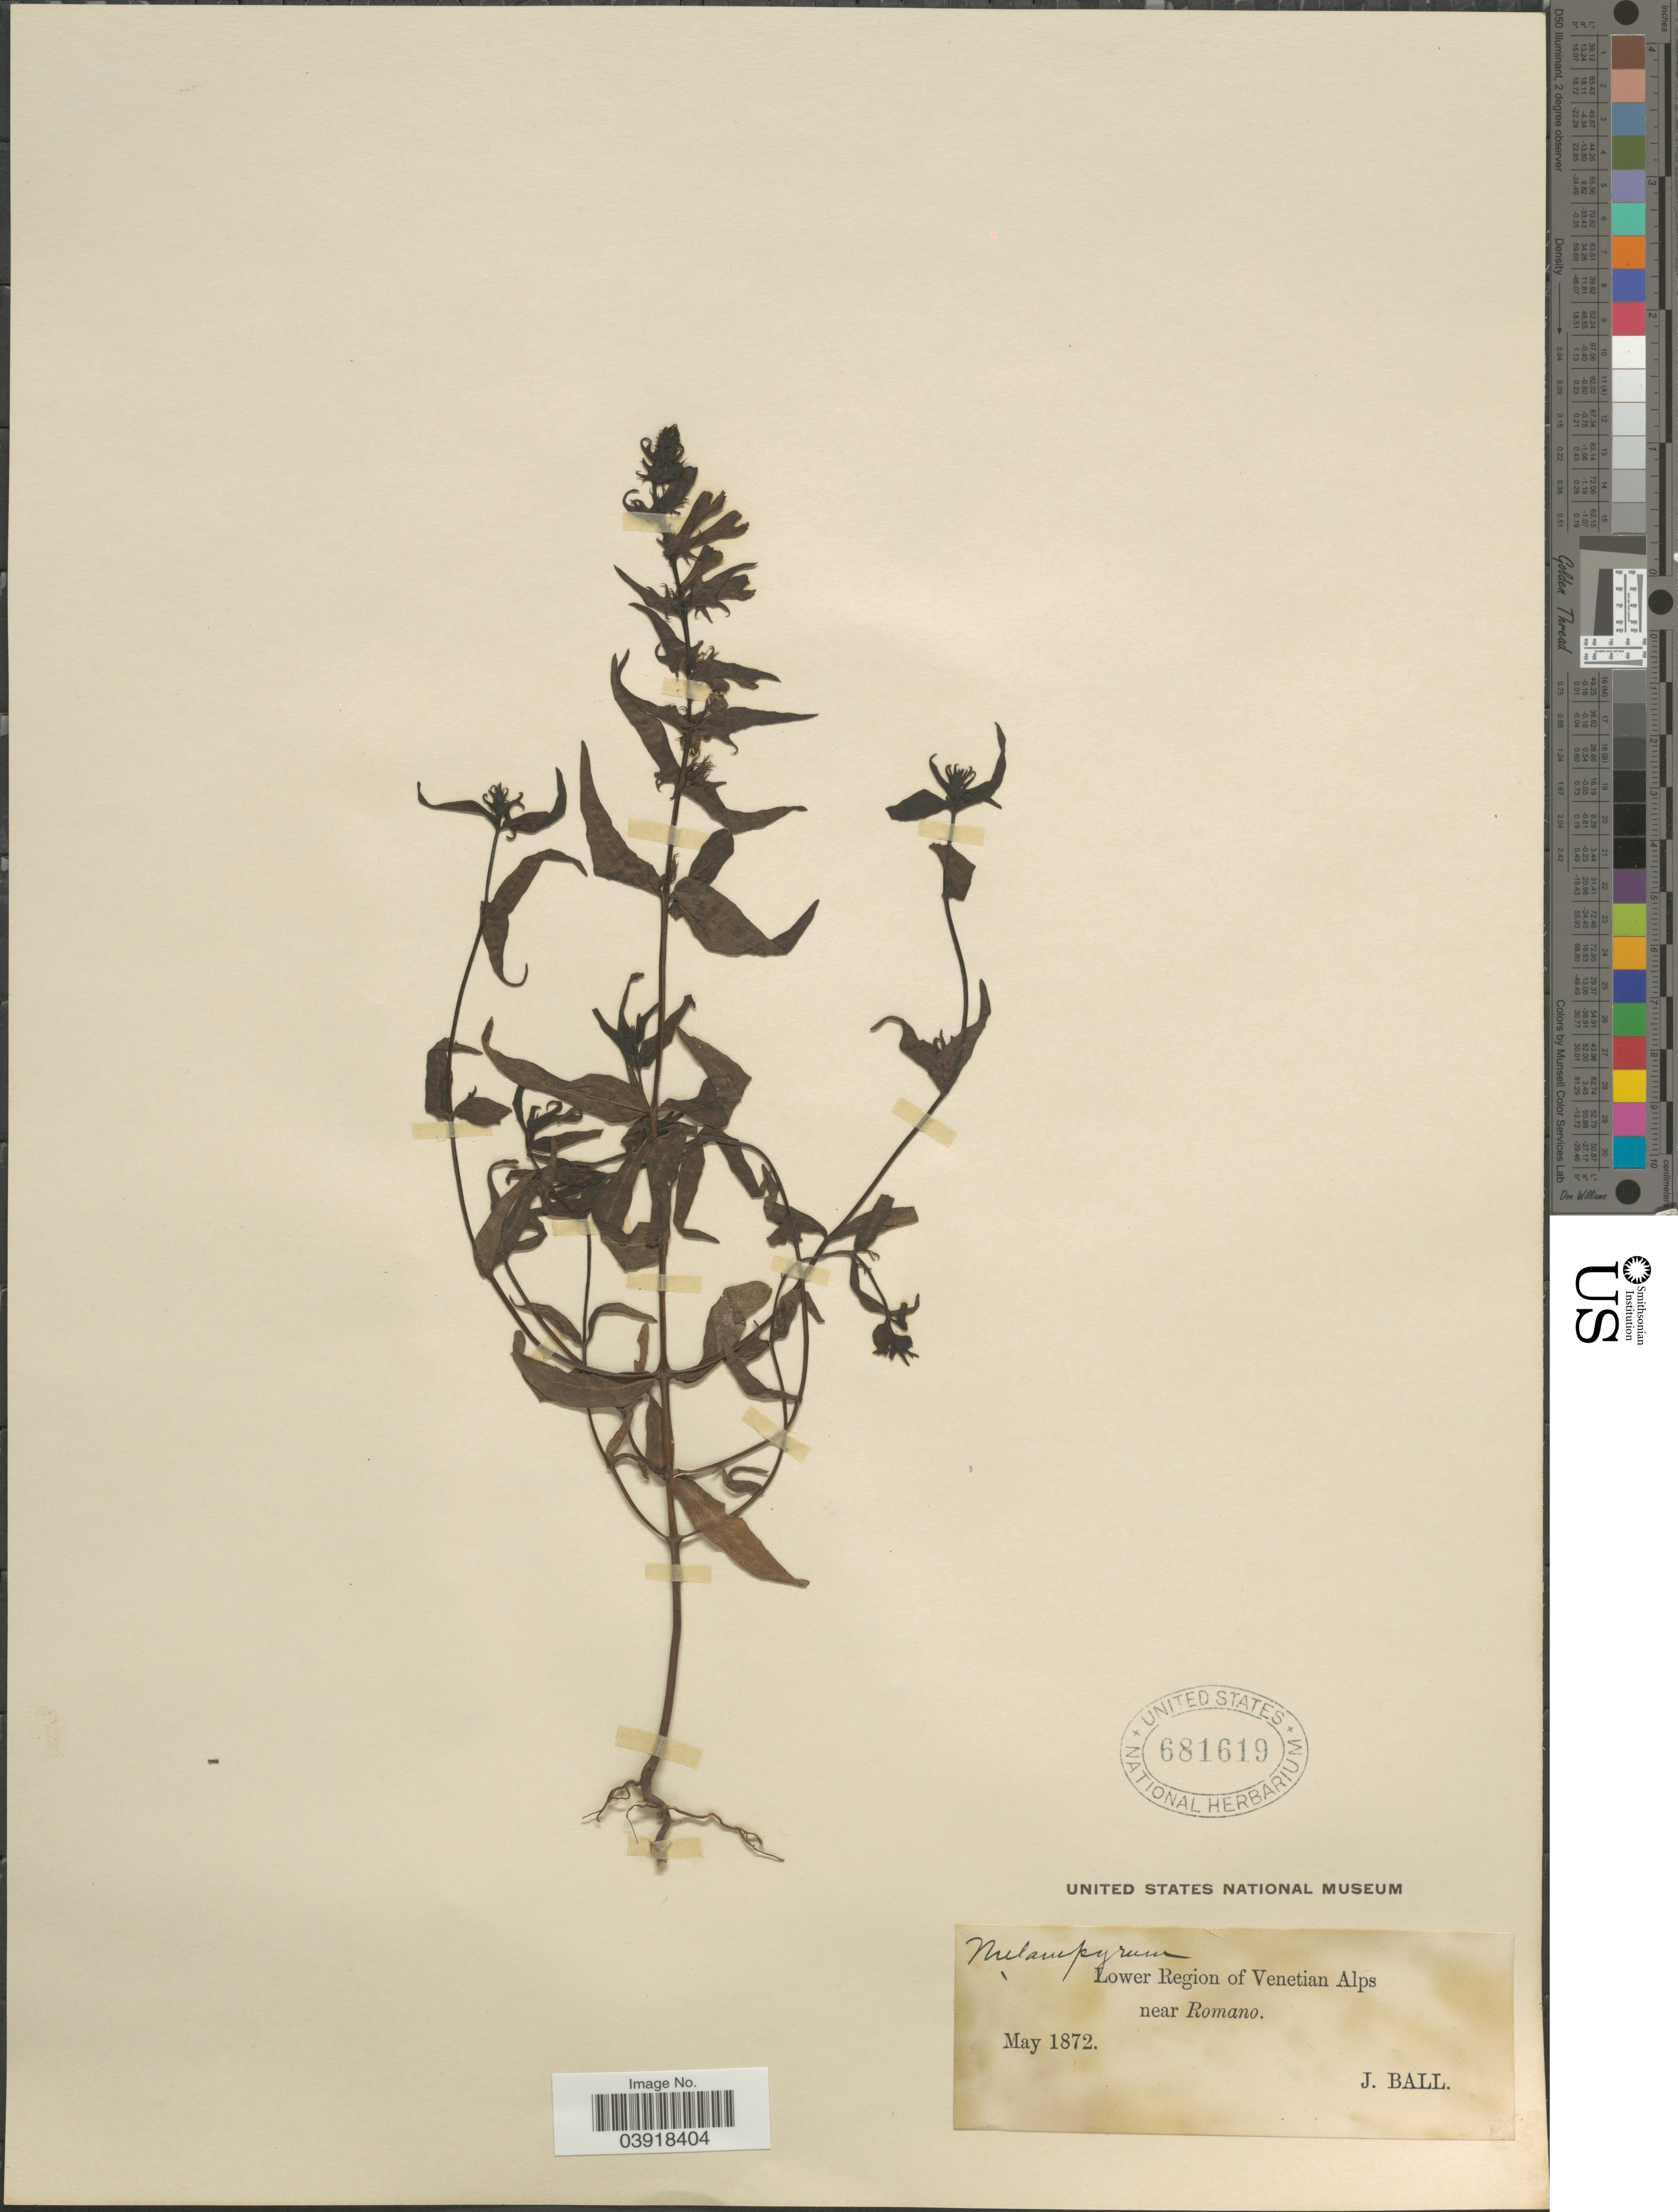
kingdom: Plantae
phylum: Tracheophyta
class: Magnoliopsida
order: Lamiales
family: Orobanchaceae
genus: Melampyrum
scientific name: Melampyrum sp.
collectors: J. Ball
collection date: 1872-05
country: Italy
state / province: Veneto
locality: Lower Region of Venetian Alps near Romano.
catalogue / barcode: US 681619